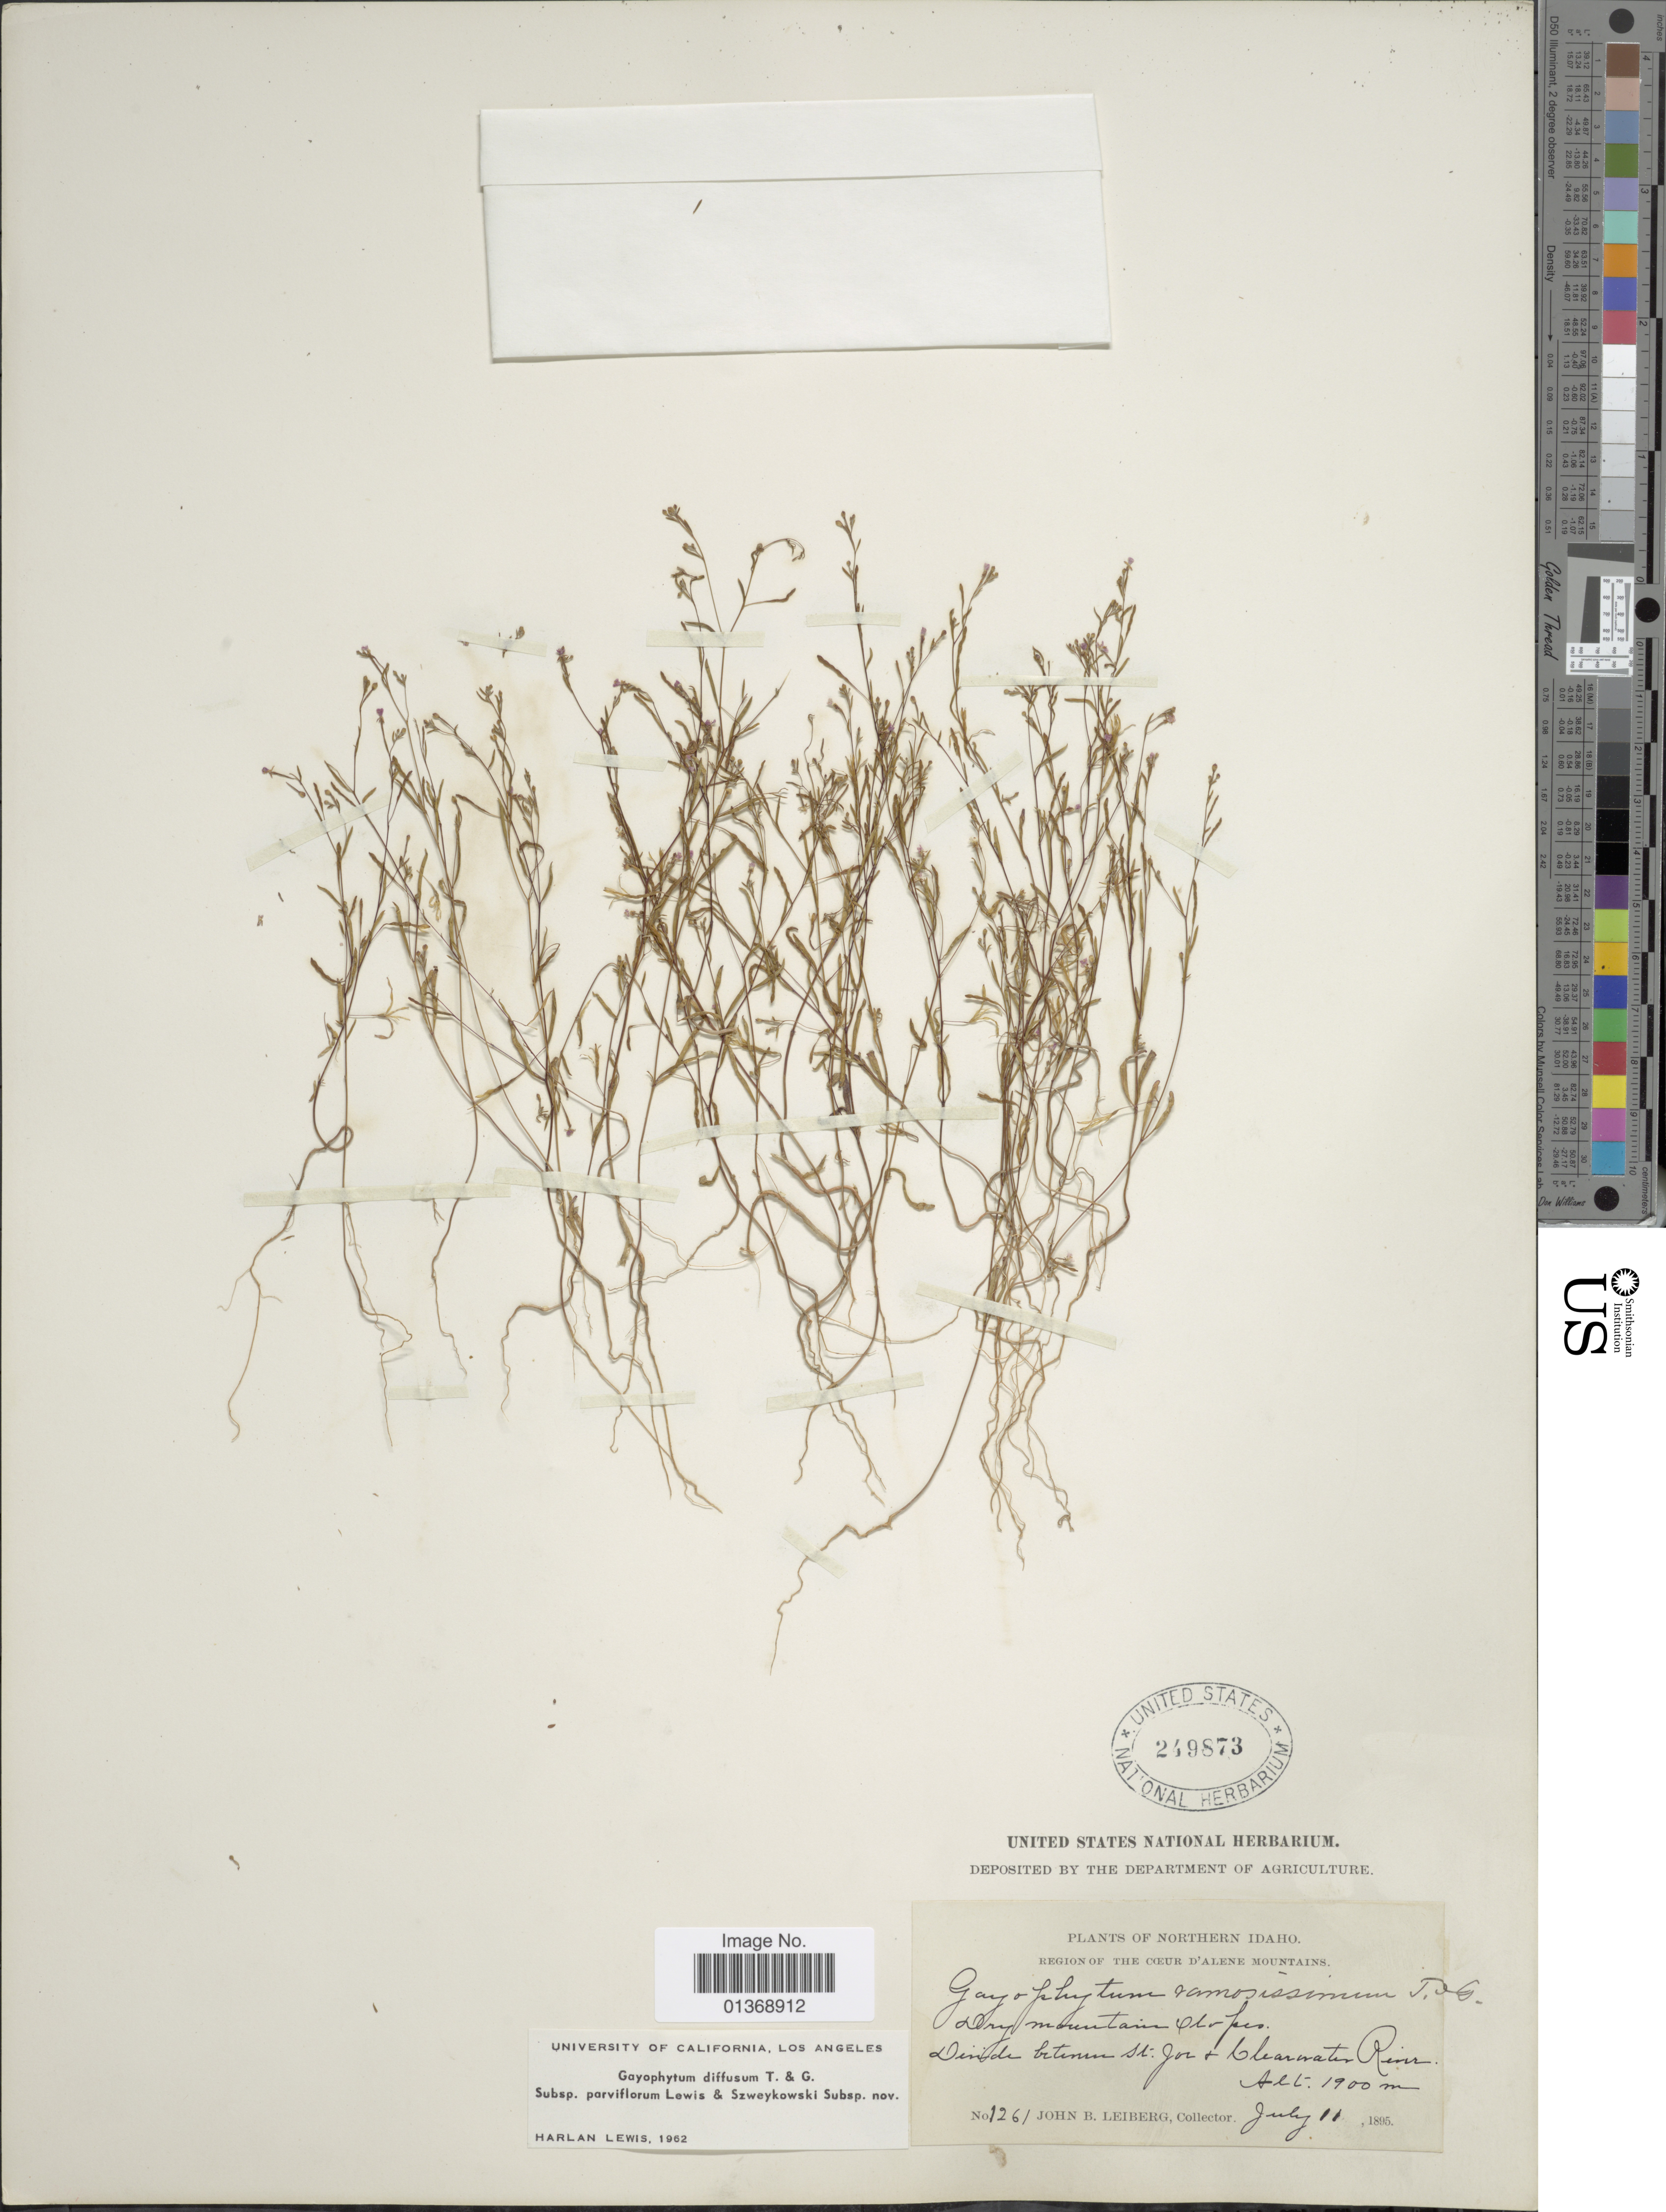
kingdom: Plantae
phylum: Tracheophyta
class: Magnoliopsida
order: Myrtales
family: Onagraceae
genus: Gayophytum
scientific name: Gayophytum diffusum subsp. parviflorum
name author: F. H. Lewis & Szweyk.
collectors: J. B. Leiberg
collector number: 1261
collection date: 1895-07-11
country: United States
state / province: Idaho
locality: Northern Idaho, Divide between St. Joe & Clearwater River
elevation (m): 1900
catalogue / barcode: US 249873